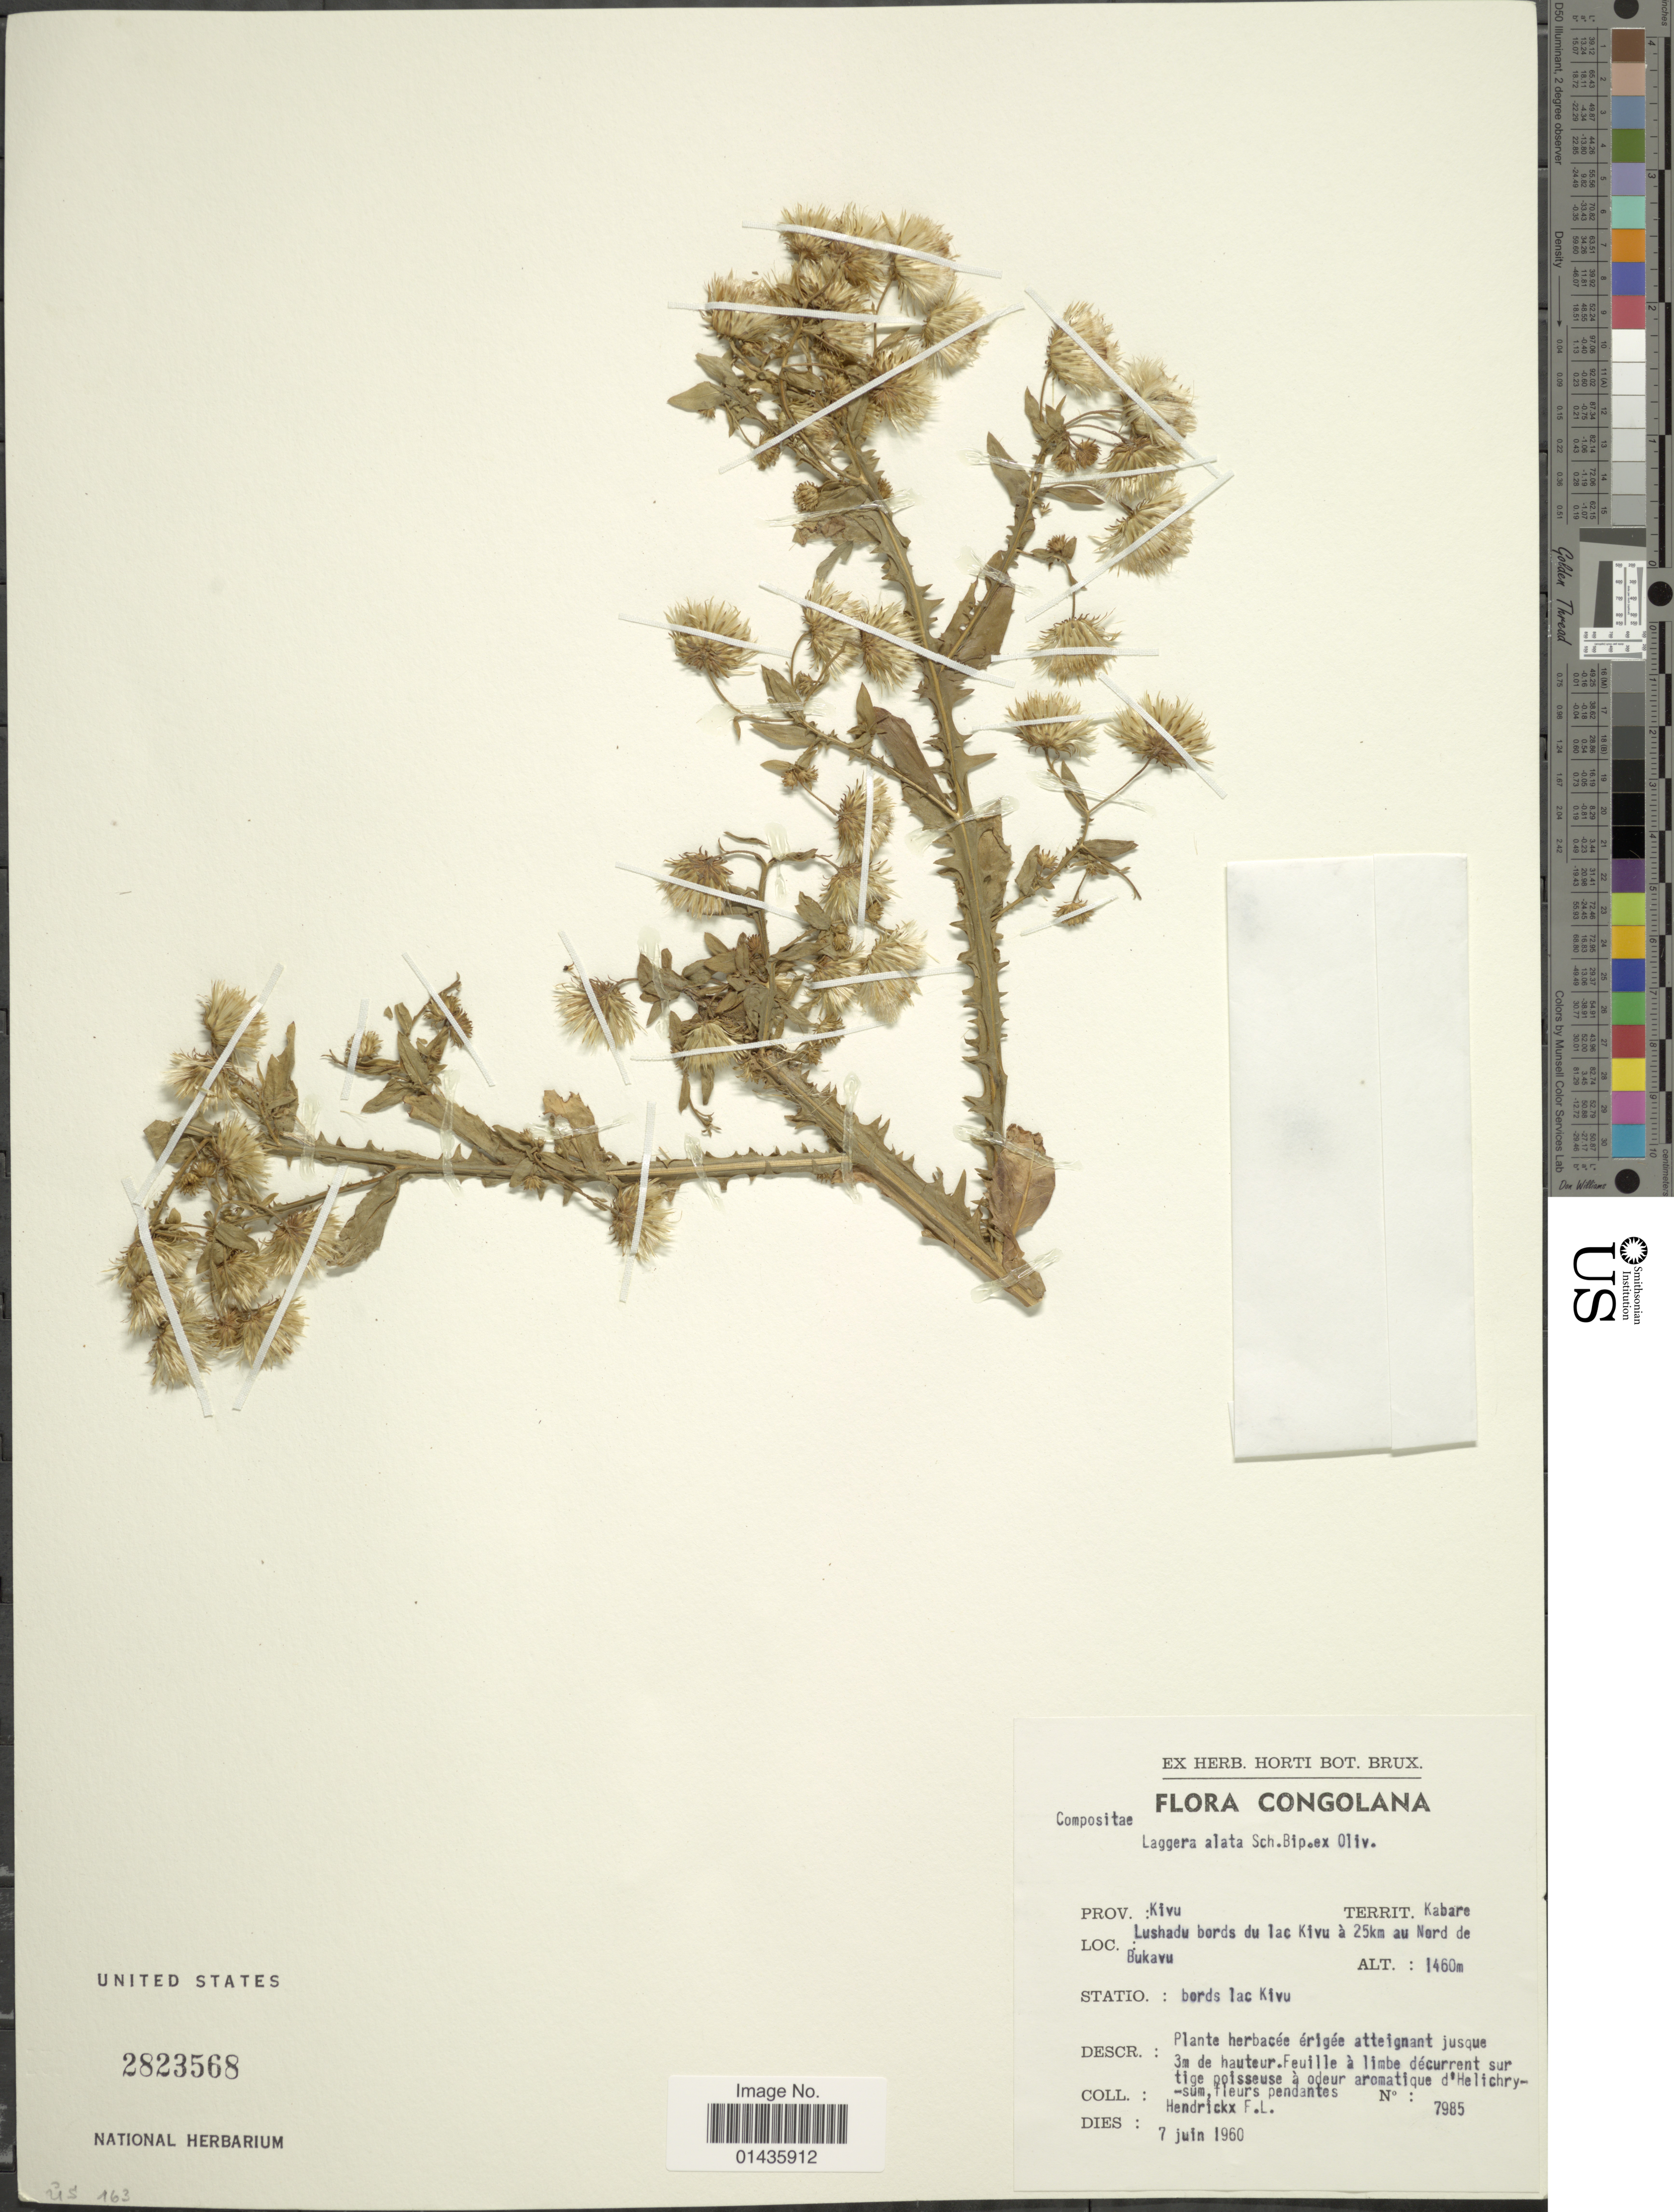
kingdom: Plantae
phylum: Tracheophyta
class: Magnoliopsida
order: Asterales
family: Asteraceae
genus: Laggera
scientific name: Laggera alata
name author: Sch. Bip.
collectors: F. Hendrickx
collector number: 7985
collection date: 1960-06-07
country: Congo, Republic of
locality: Prov. Kivu, Kabare, Lushadu bords du lac kivu a 25 km au Nord de Bukavu, bords lac Kivu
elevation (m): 1460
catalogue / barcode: US 2823568